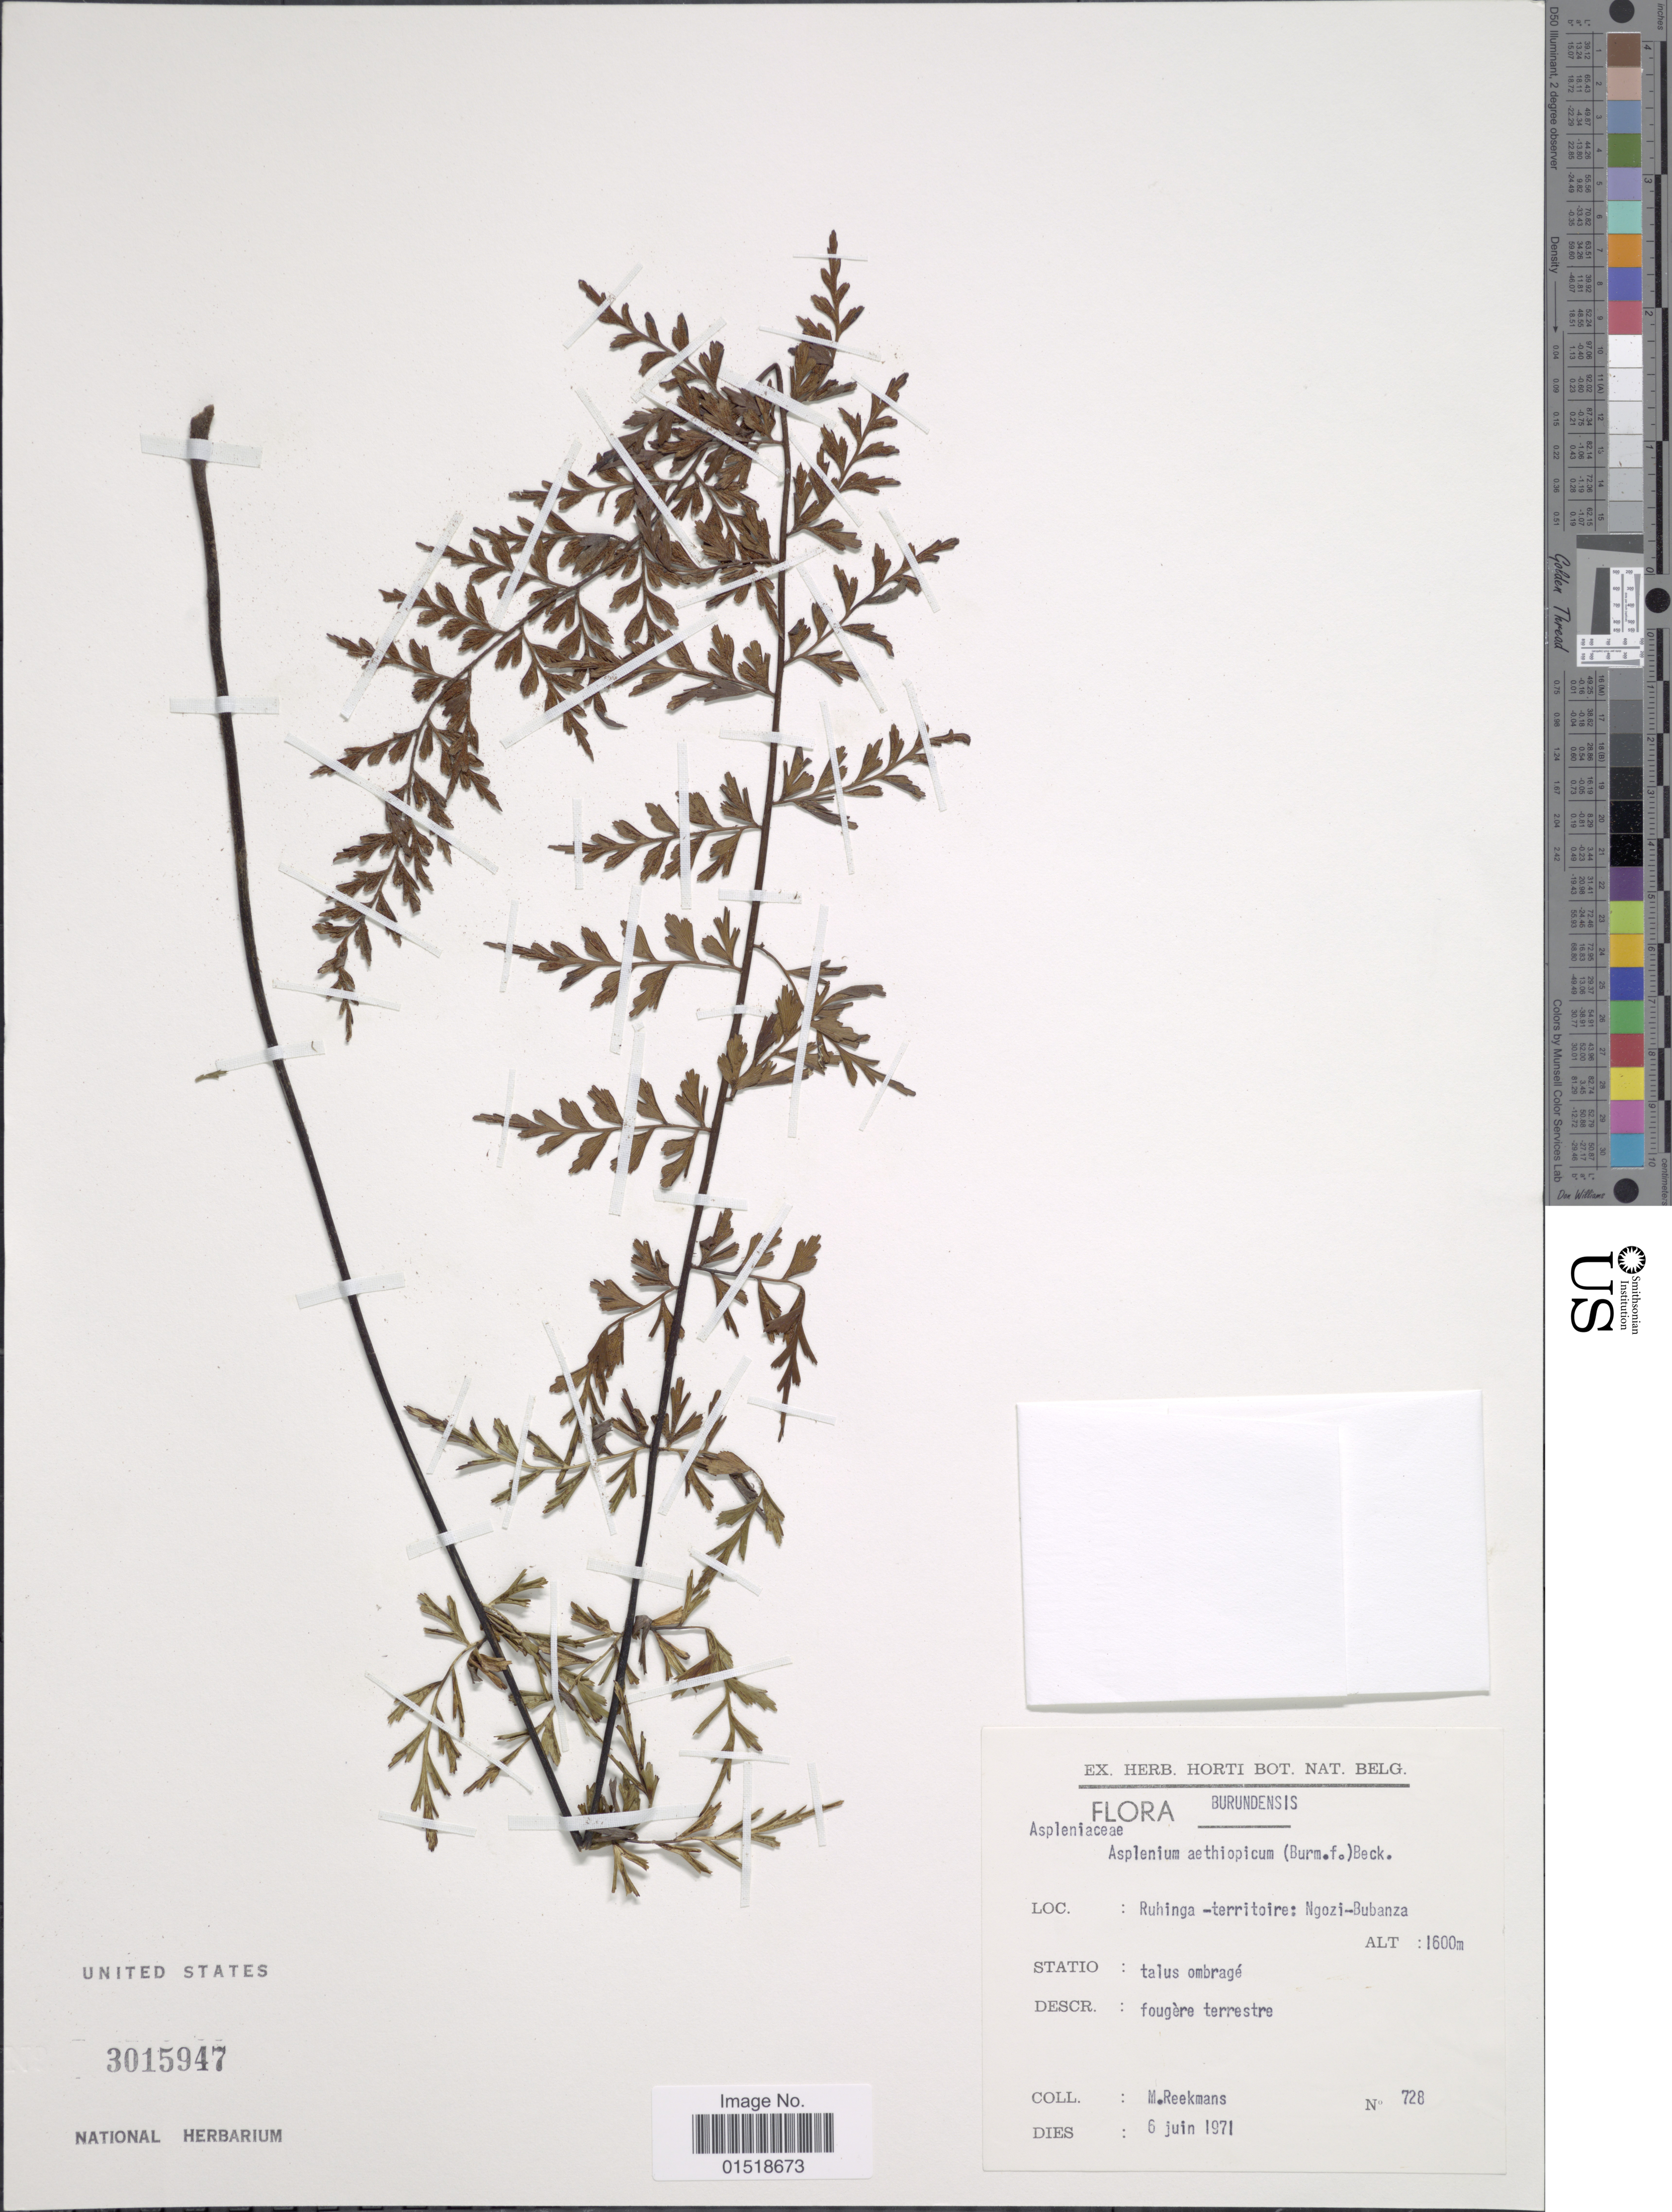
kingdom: Plantae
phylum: Tracheophyta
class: Polypodiopsida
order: Polypodiales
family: Aspleniaceae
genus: Asplenium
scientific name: Asplenium aethiopicum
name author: (Burm. f.) Bech.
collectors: M. Reekmans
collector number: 728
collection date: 1971-06-06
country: Burundi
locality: Burundensis. Ruhinga-territoire: Ngozi-Bubanza.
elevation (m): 1600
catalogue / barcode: US 3015947